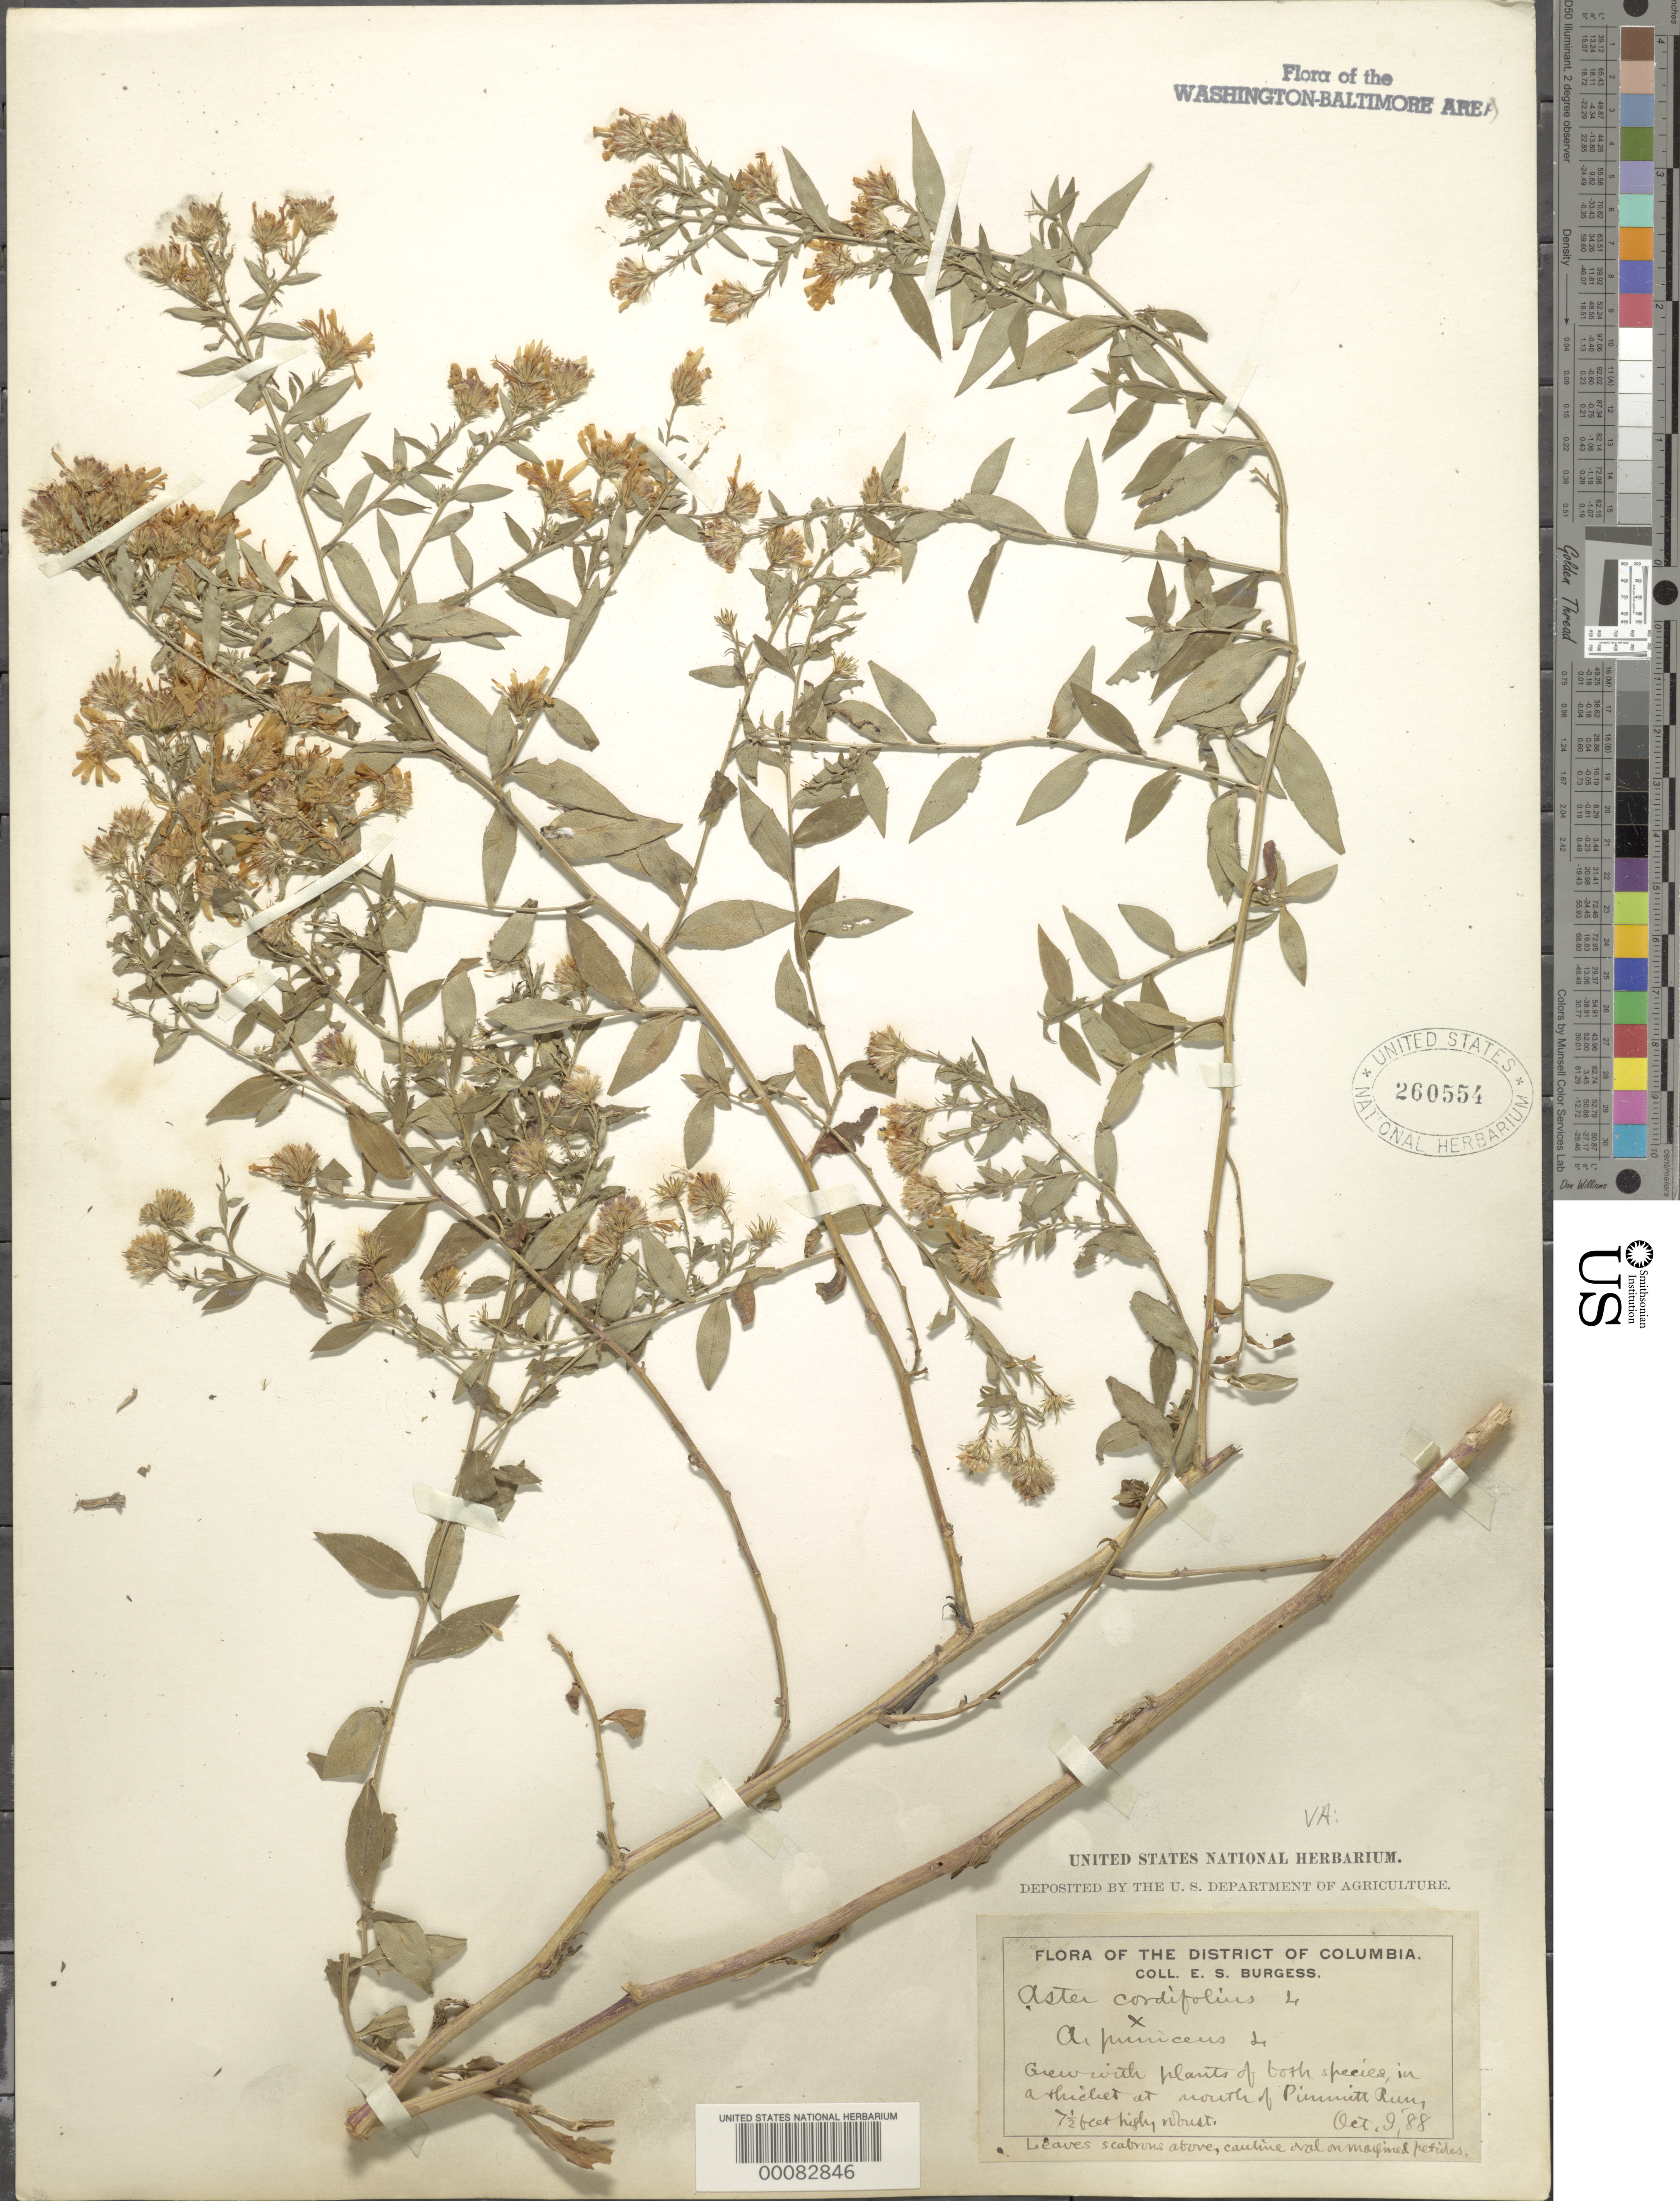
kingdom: Plantae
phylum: Tracheophyta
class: Magnoliopsida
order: Asterales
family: Asteraceae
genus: Symphyotrichum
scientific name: Symphyotrichum cordifolium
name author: (L.) G.L. Nesom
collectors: E. Burgess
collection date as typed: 09 Oct 1888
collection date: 1888-10-09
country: United States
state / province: Virginia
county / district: Fairfax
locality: Mouth of Pimmitt Run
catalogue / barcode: US 260554